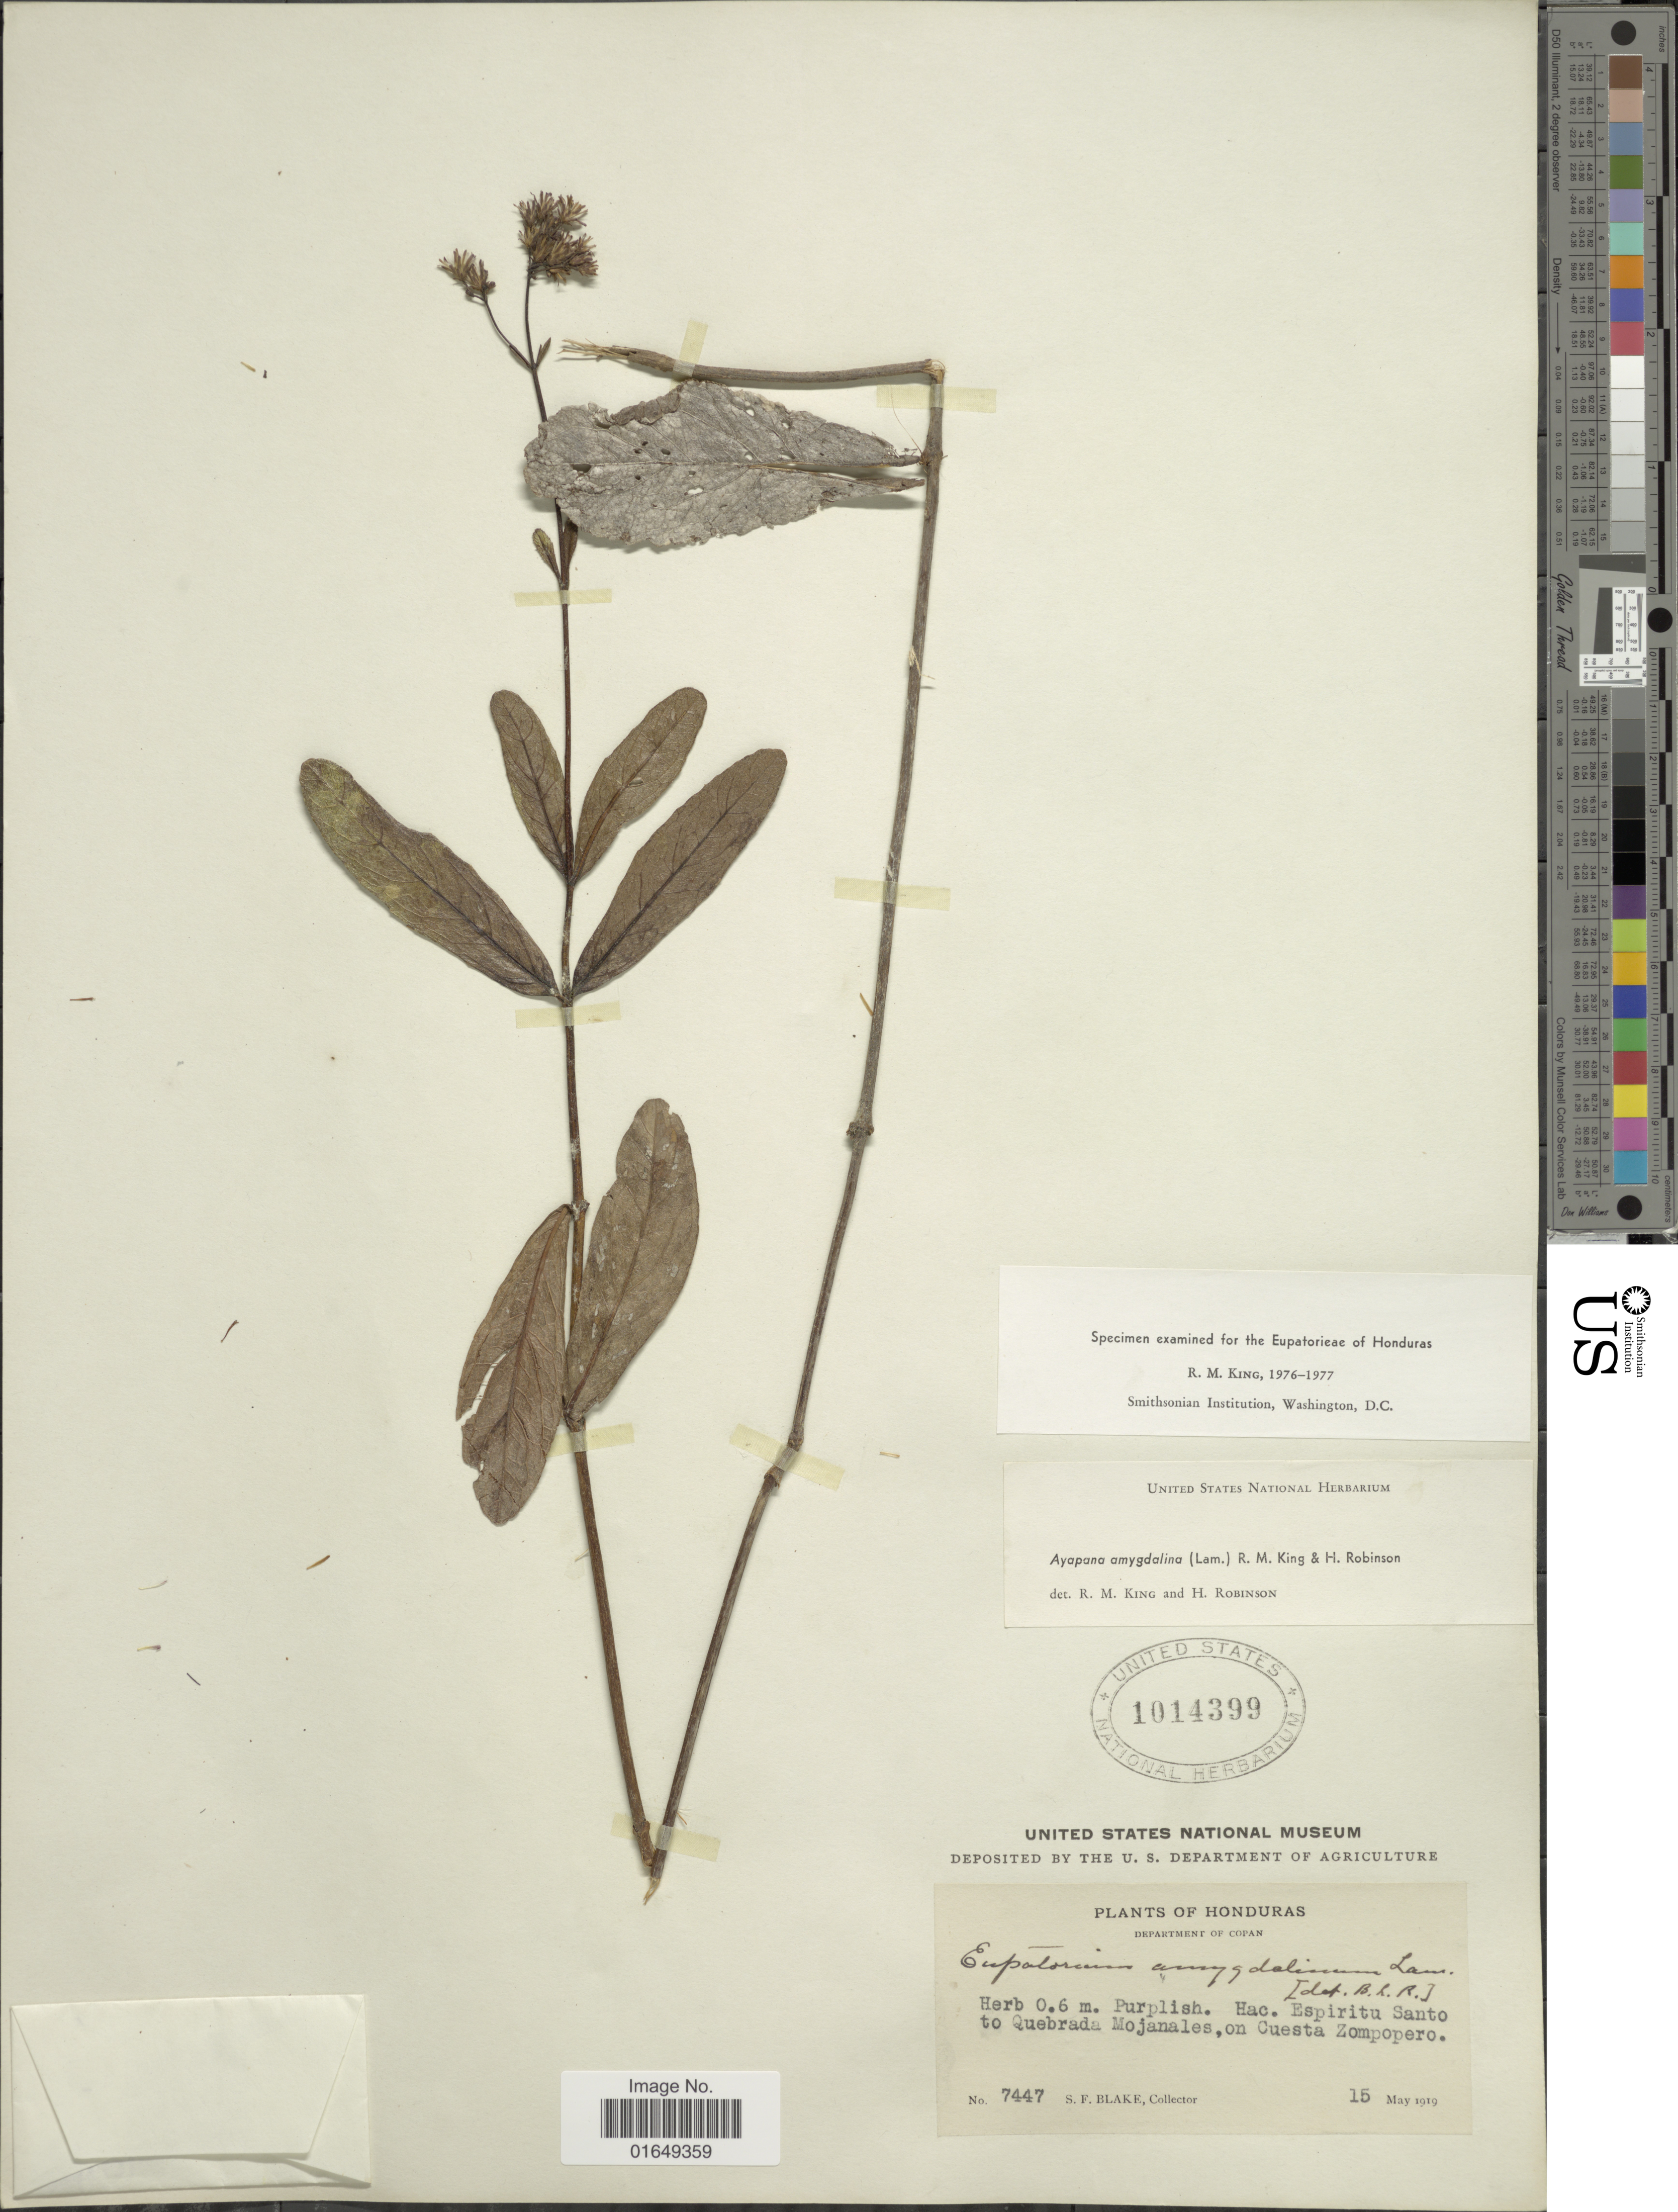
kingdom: Plantae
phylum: Tracheophyta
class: Magnoliopsida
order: Asterales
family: Asteraceae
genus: Ayapana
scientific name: Ayapana amygdalina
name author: (Lam.) R.M. King & H. Rob.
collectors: S. Blake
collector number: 7447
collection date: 1919-05-15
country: Honduras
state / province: Copán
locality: Hac. Espiritu Santo to Quebrada Mojanales, on Cuesta Zompopero.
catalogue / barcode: US 1014399